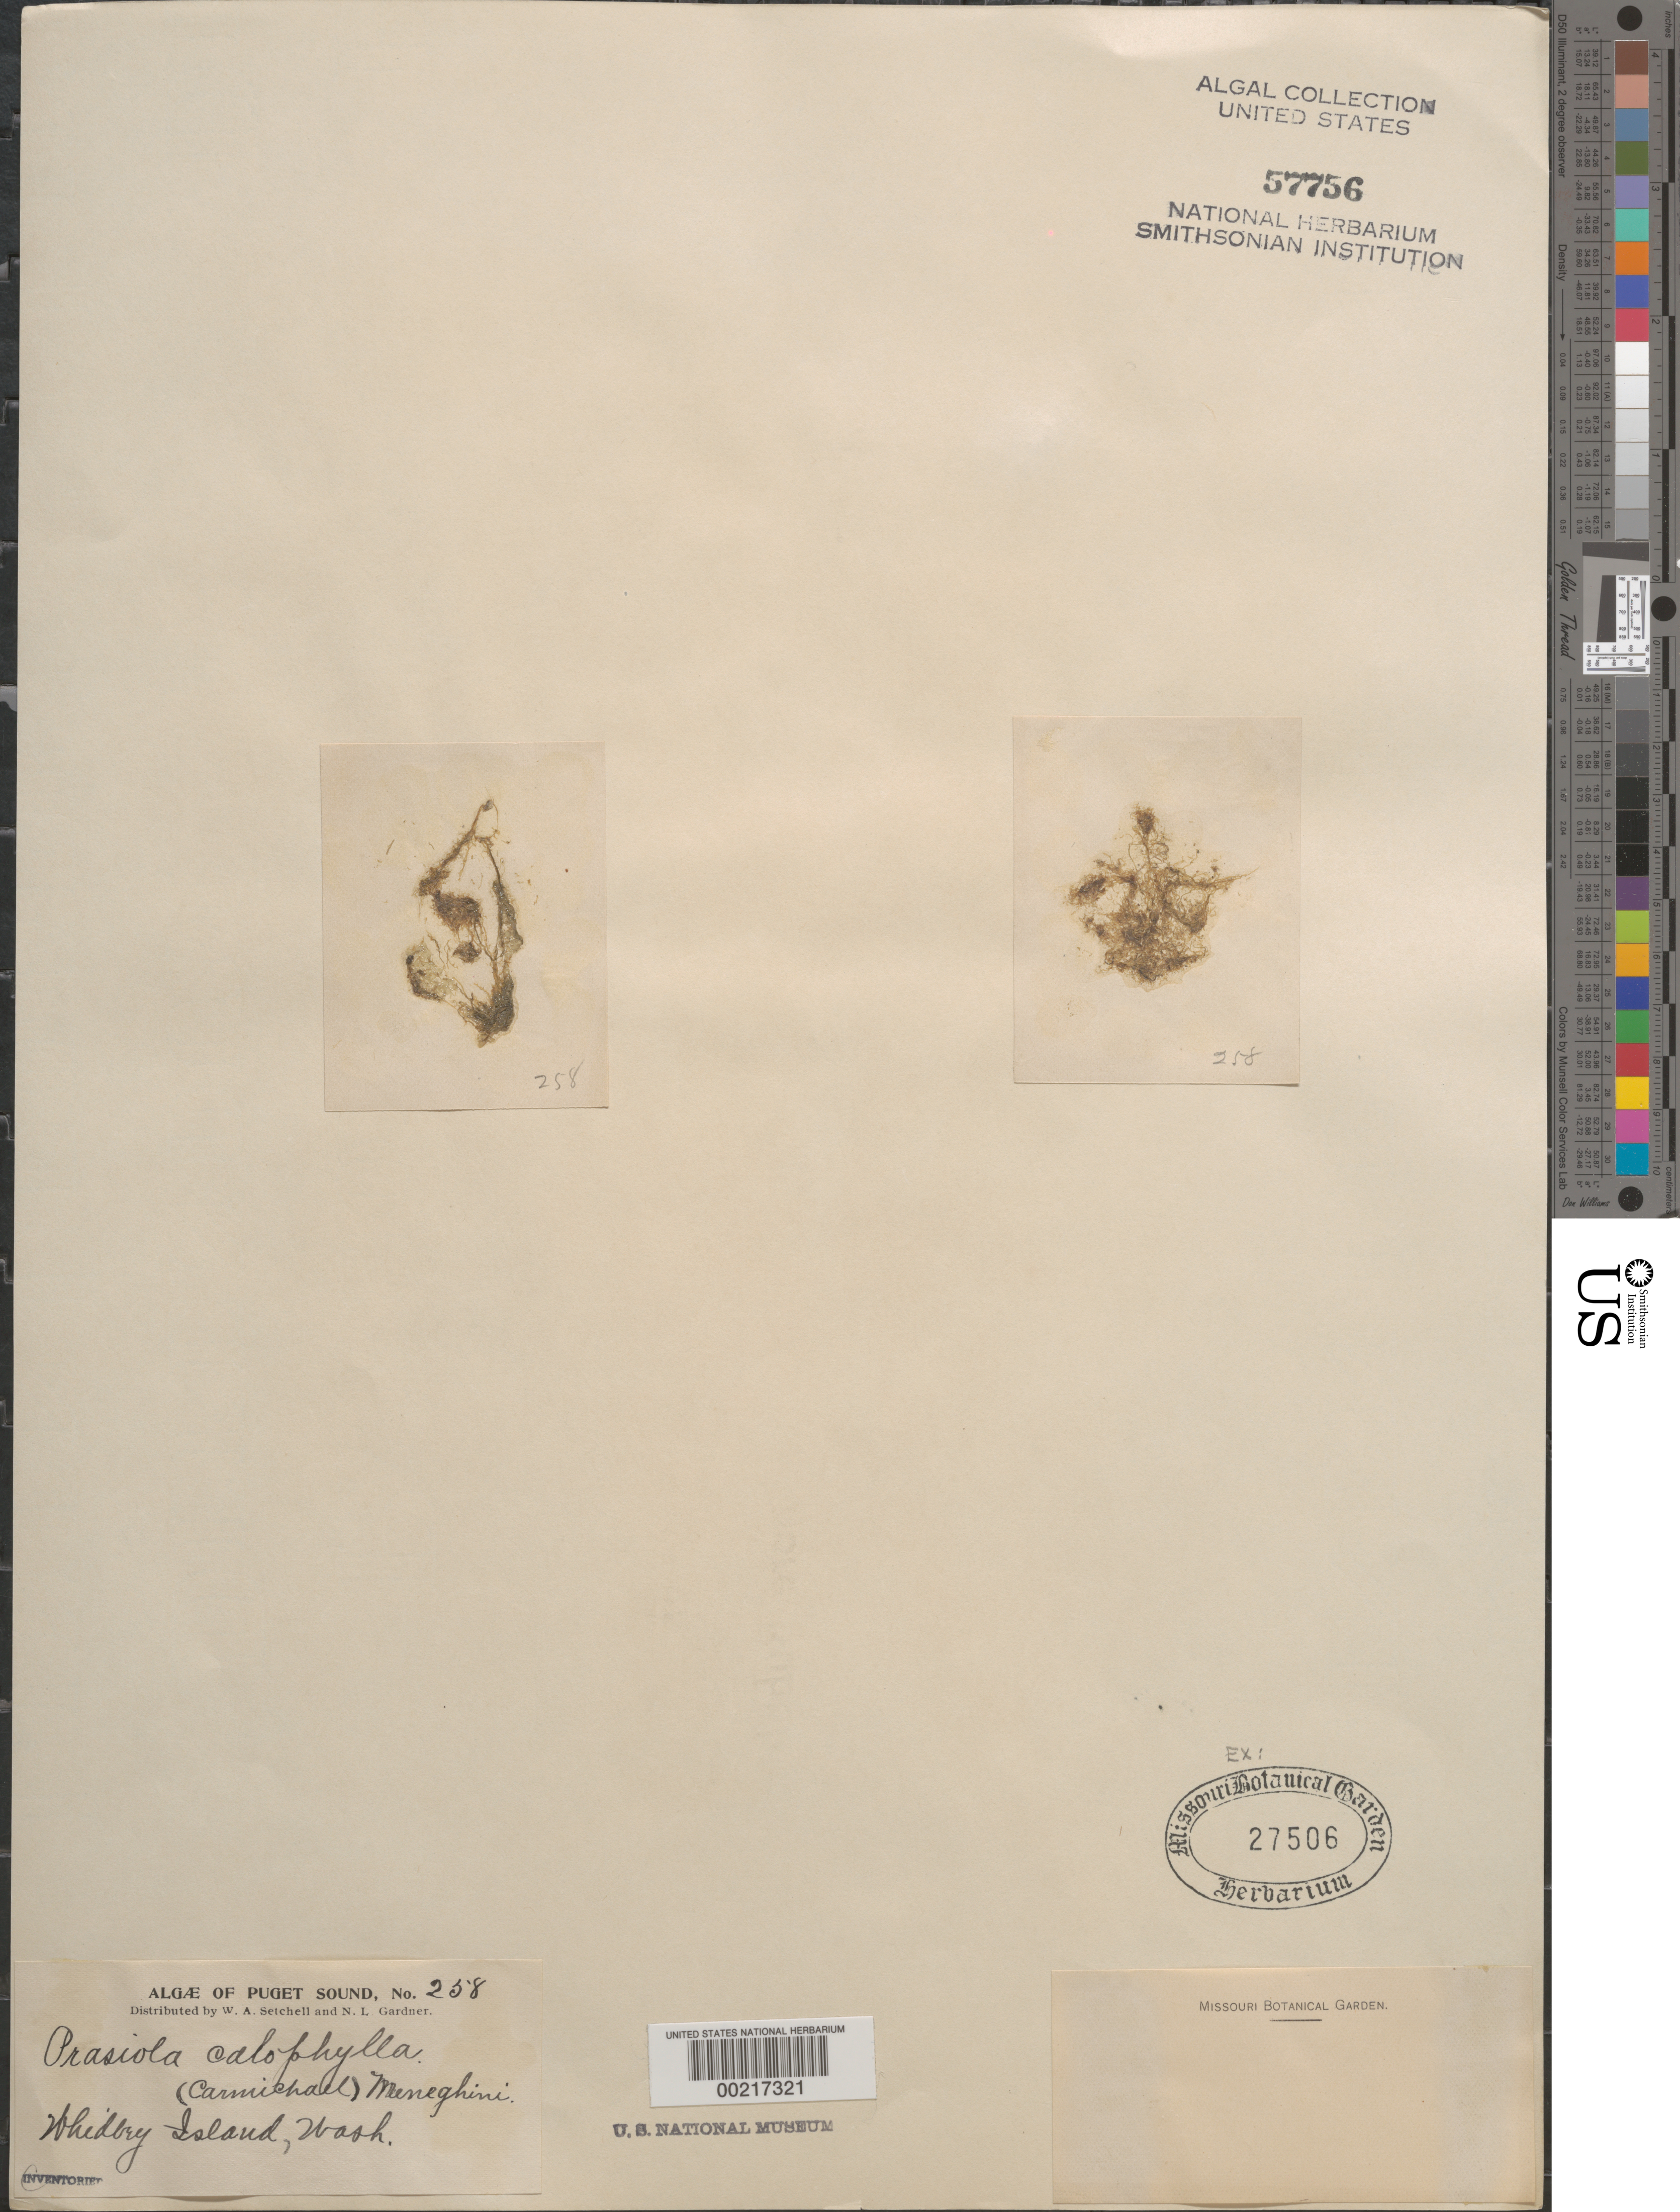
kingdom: Plantae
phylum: Chlorophyta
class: Trebouxiophyceae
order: Prasiolales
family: Prasiolaceae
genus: Prasiola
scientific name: Prasiola calophylla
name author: (Carmich. ex Grev.) Kütz.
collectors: W. Setchell & N. Gardner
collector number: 258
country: United States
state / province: Washington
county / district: Island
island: Whidbey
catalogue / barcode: US 57756